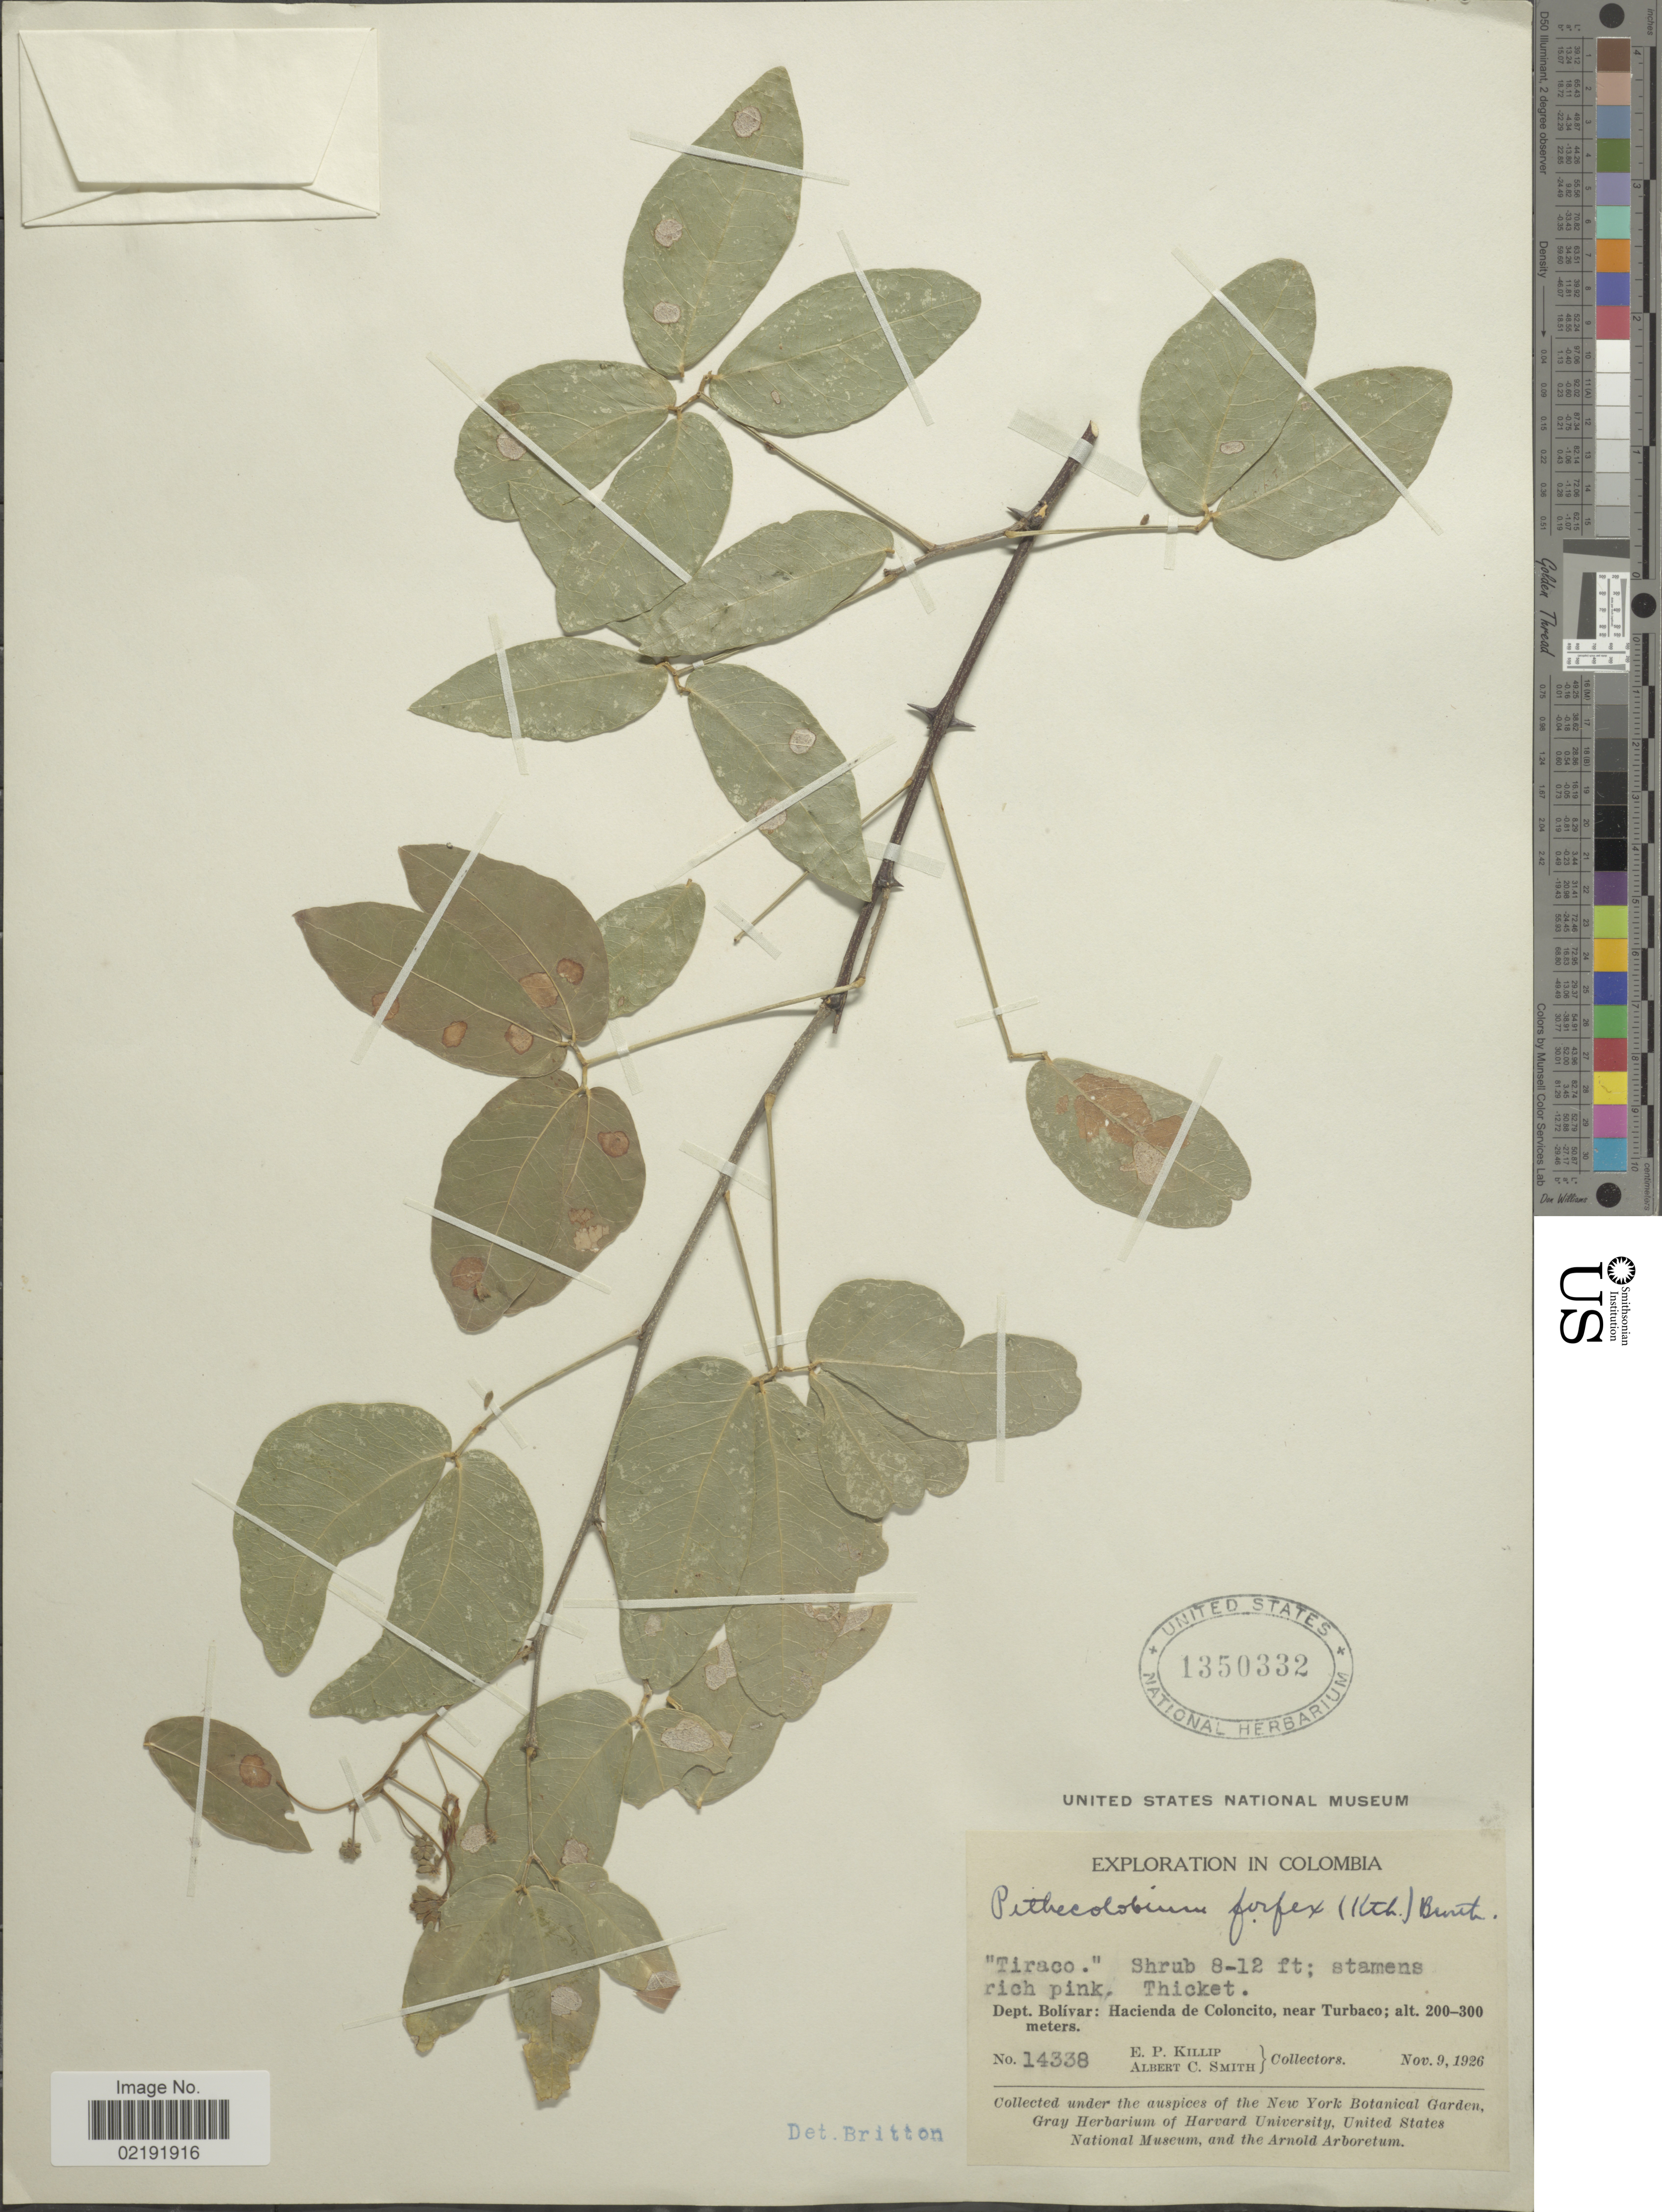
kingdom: Plantae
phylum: Tracheophyta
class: Magnoliopsida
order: Fabales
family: Fabaceae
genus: Pithecellobium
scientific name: Pithecellobium roseum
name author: (Vahl) Barneby & J.W. Grimes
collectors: E. P. Killip & A. C. Smith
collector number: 14338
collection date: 1926-11-09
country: Colombia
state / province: Bolívar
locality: Dept. Bolívar: Hacienda de Coloncito, near Turbaco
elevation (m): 200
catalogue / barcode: US 1350332